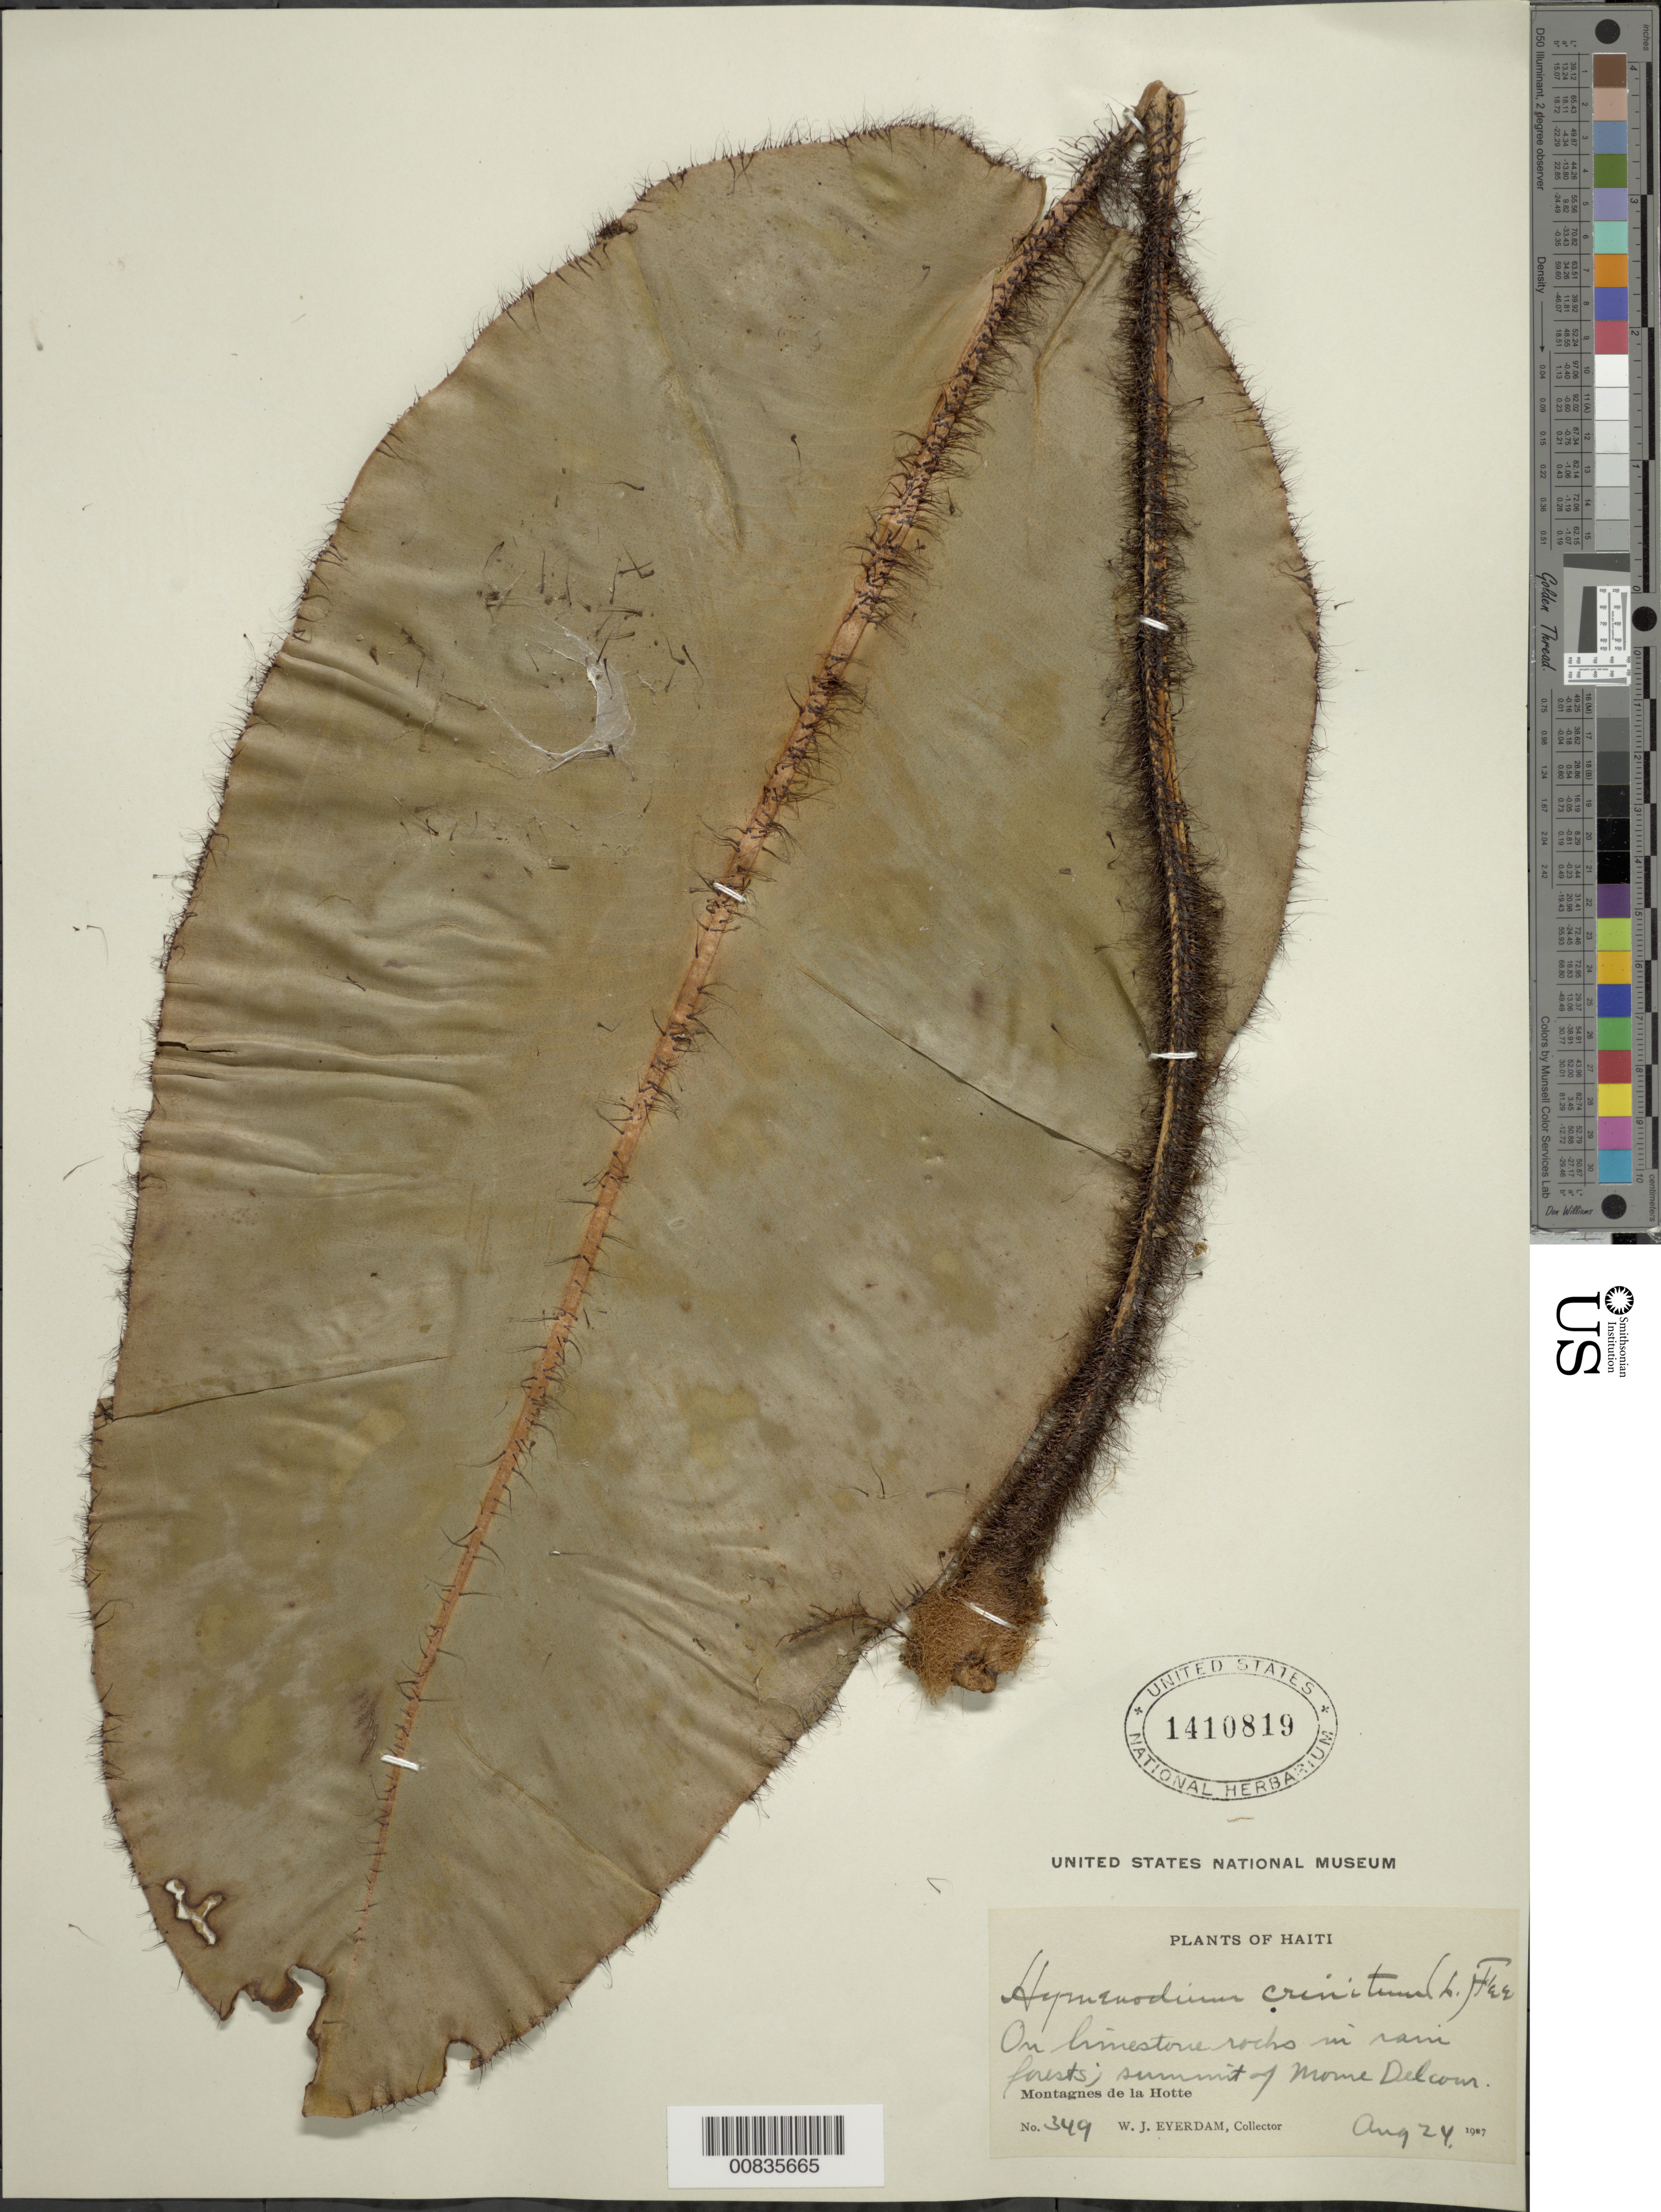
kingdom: Plantae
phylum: Tracheophyta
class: Polypodiopsida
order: Polypodiales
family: Dryopteridaceae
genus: Elaphoglossum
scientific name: Elaphoglossum crinitum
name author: (L.) Christ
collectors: W. J. Eyerdam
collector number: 349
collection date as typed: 24 Aug 1927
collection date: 1927-08-24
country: Haiti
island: Hispaniola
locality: Montagnes de la Hotte, Morne Delacour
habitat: Limestone rocks in rainforest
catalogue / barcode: US 1410819